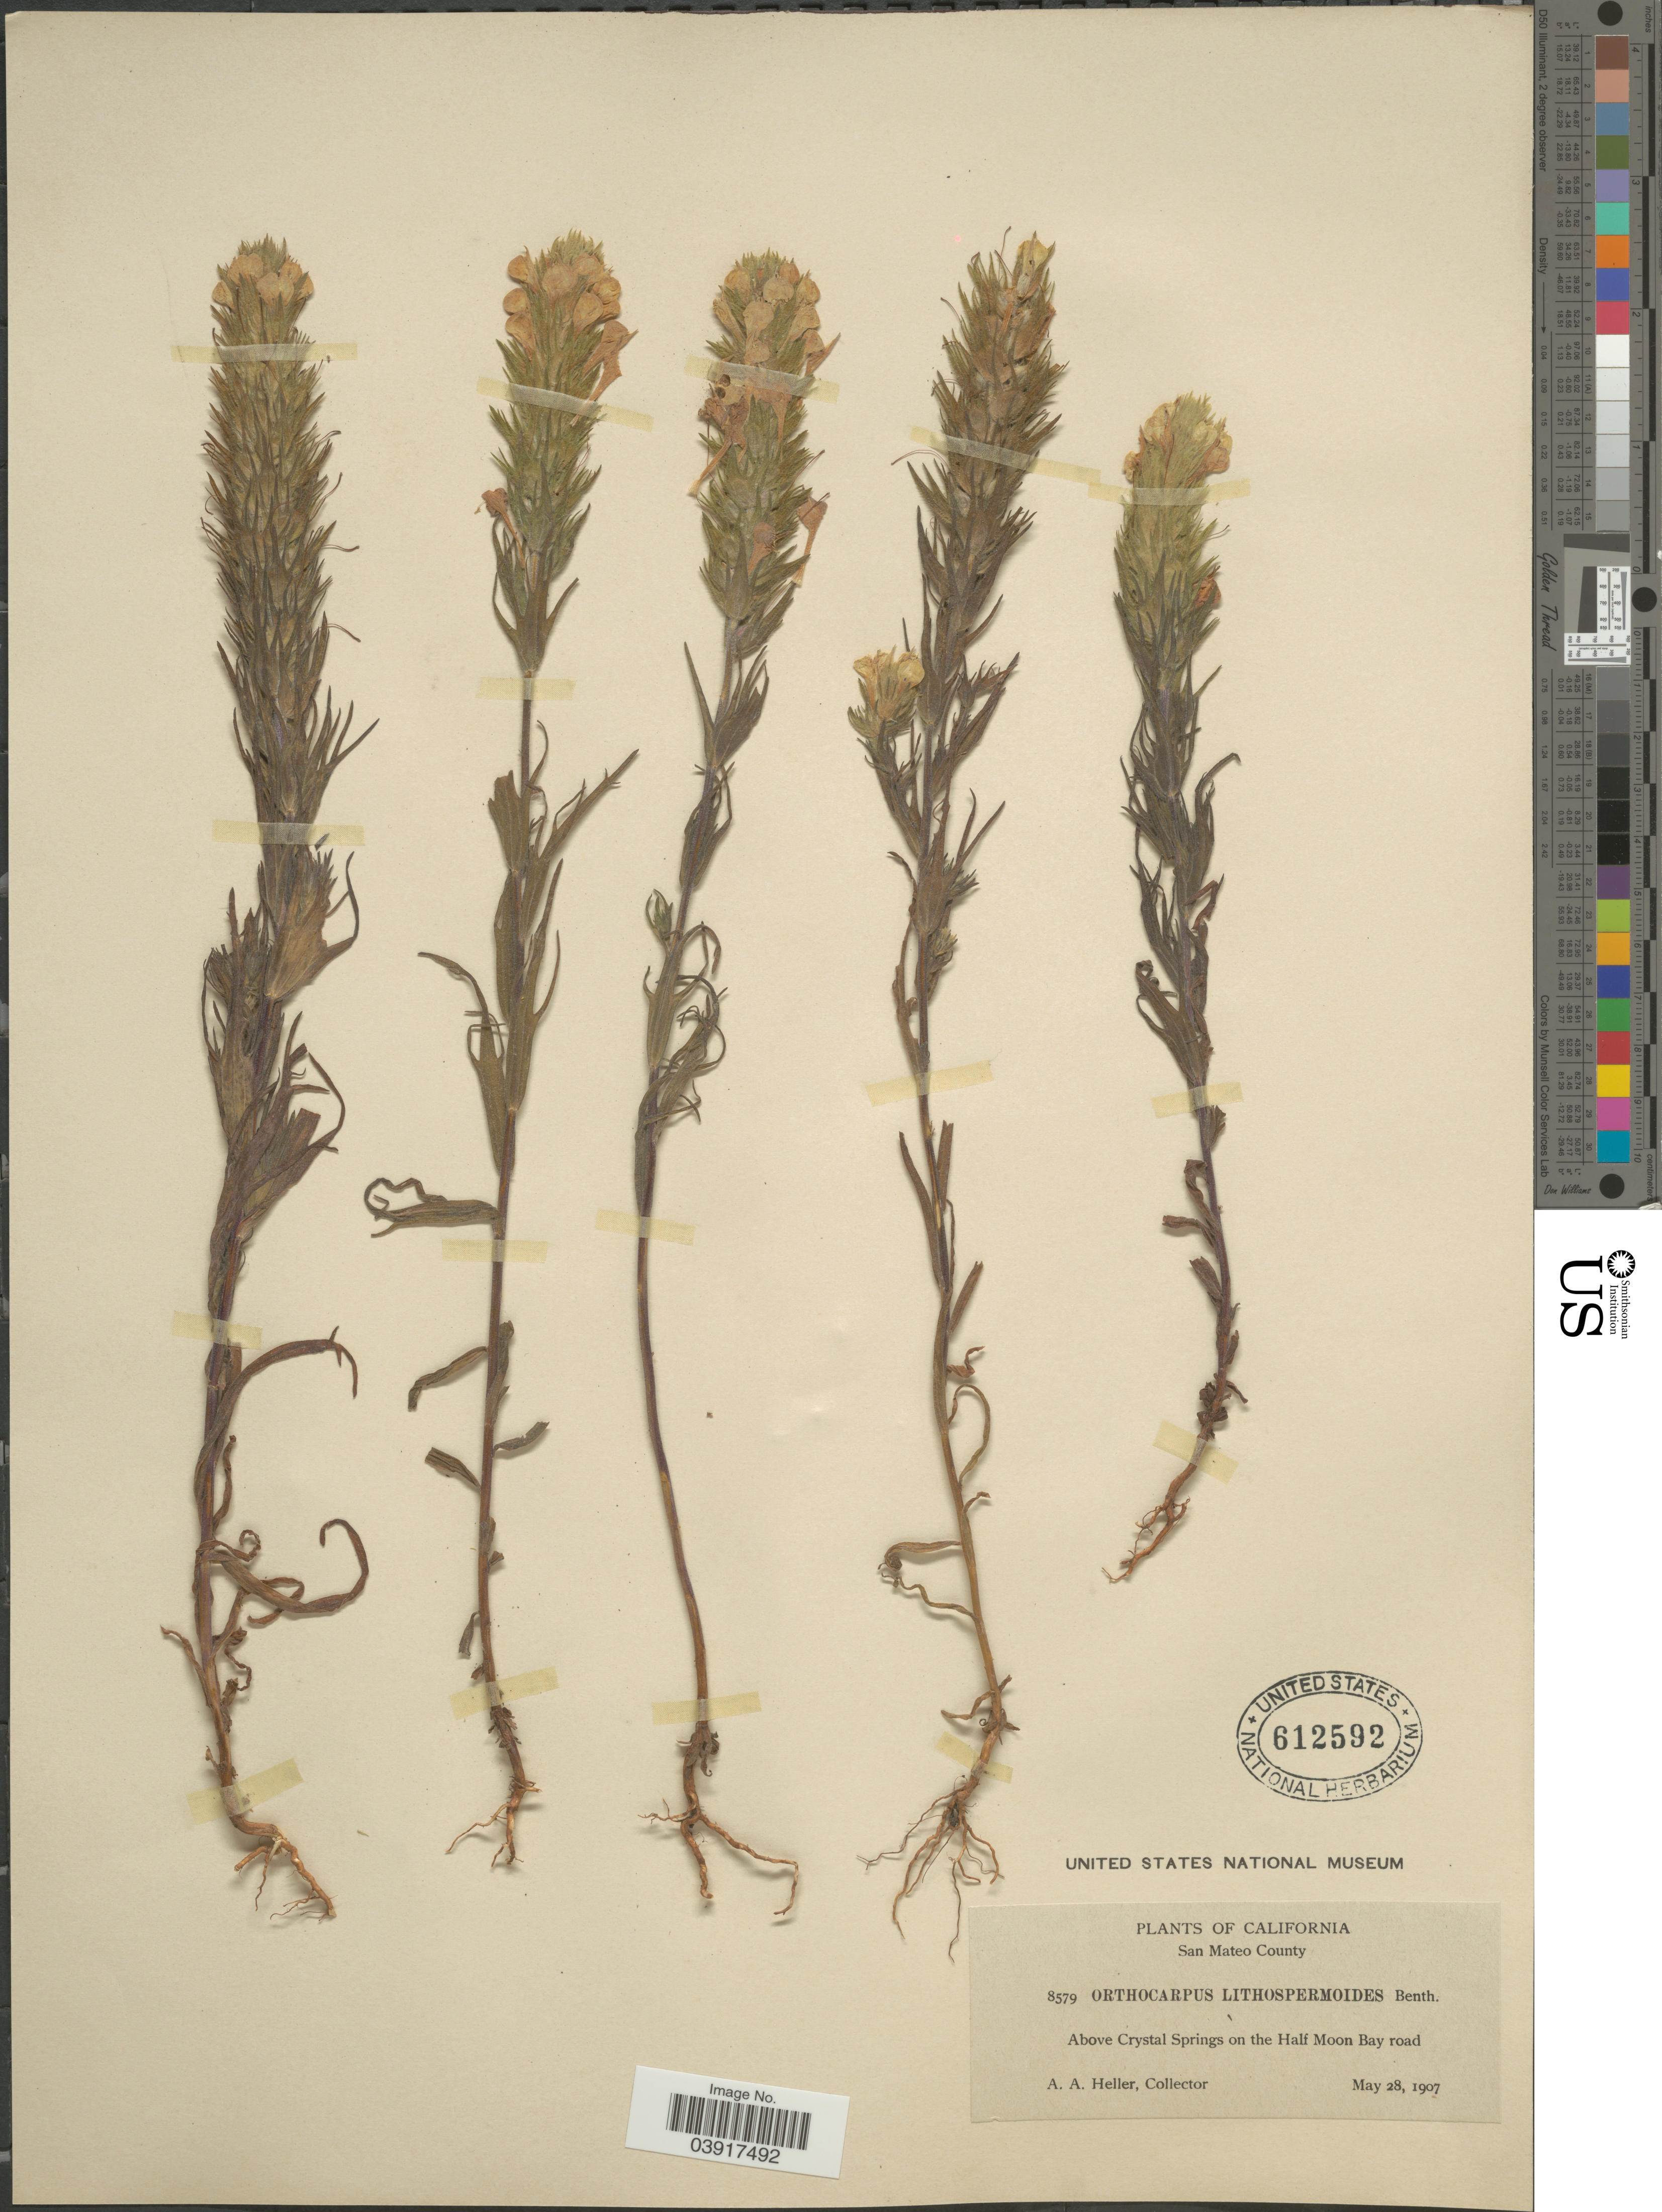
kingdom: Plantae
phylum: Tracheophyta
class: Magnoliopsida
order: Lamiales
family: Orobanchaceae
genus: Orthocarpus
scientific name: Orthocarpus lithospermoides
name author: Benth.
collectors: A. A. Heller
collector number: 8579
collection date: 1907-05-28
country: United States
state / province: California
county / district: San Mateo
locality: San Mateo County. Above Crystal Springs on the Half Moon Bay road.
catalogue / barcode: US 612592